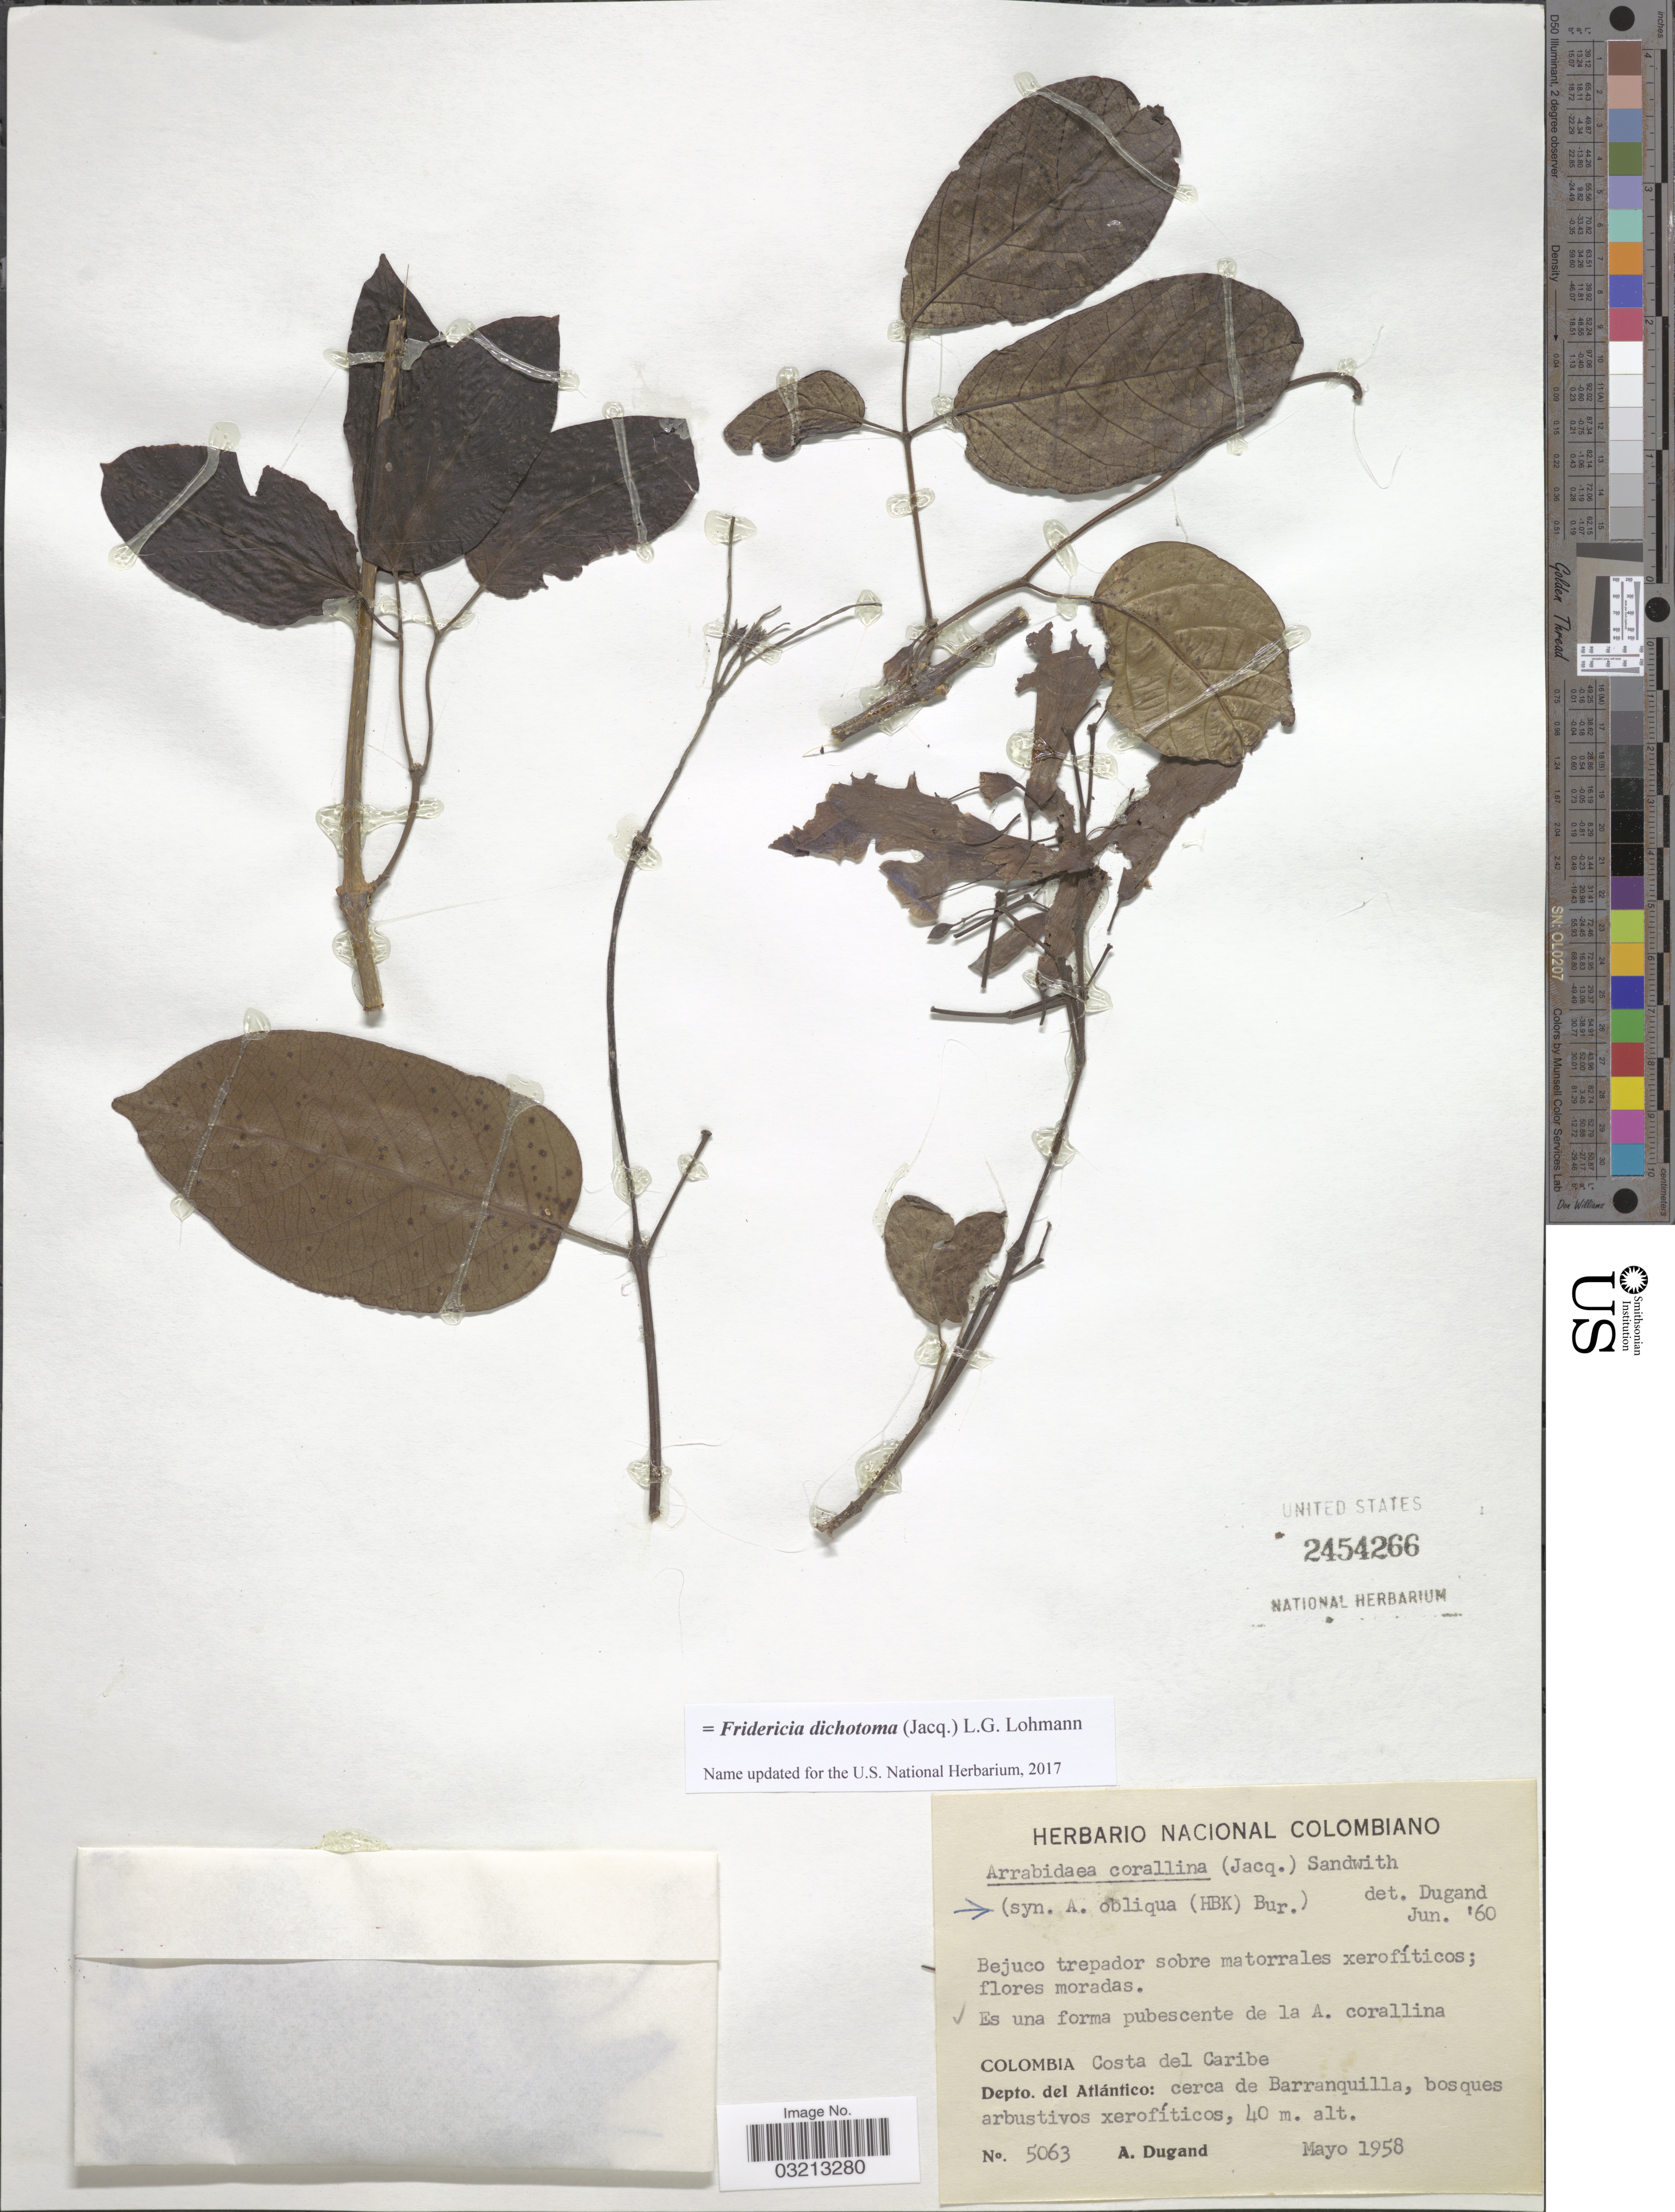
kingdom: Plantae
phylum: Tracheophyta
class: Magnoliopsida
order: Lamiales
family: Bignoniaceae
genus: Fridericia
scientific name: Fridericia dichotoma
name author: (Jacq.) L.G. Lohmann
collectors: A. Dugand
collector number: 5063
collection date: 1958-05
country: Colombia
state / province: Atlántico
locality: Costa del Caribe. Depto. del Atlántico: cerca de Barranquilla.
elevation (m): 40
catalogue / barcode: US 2454266